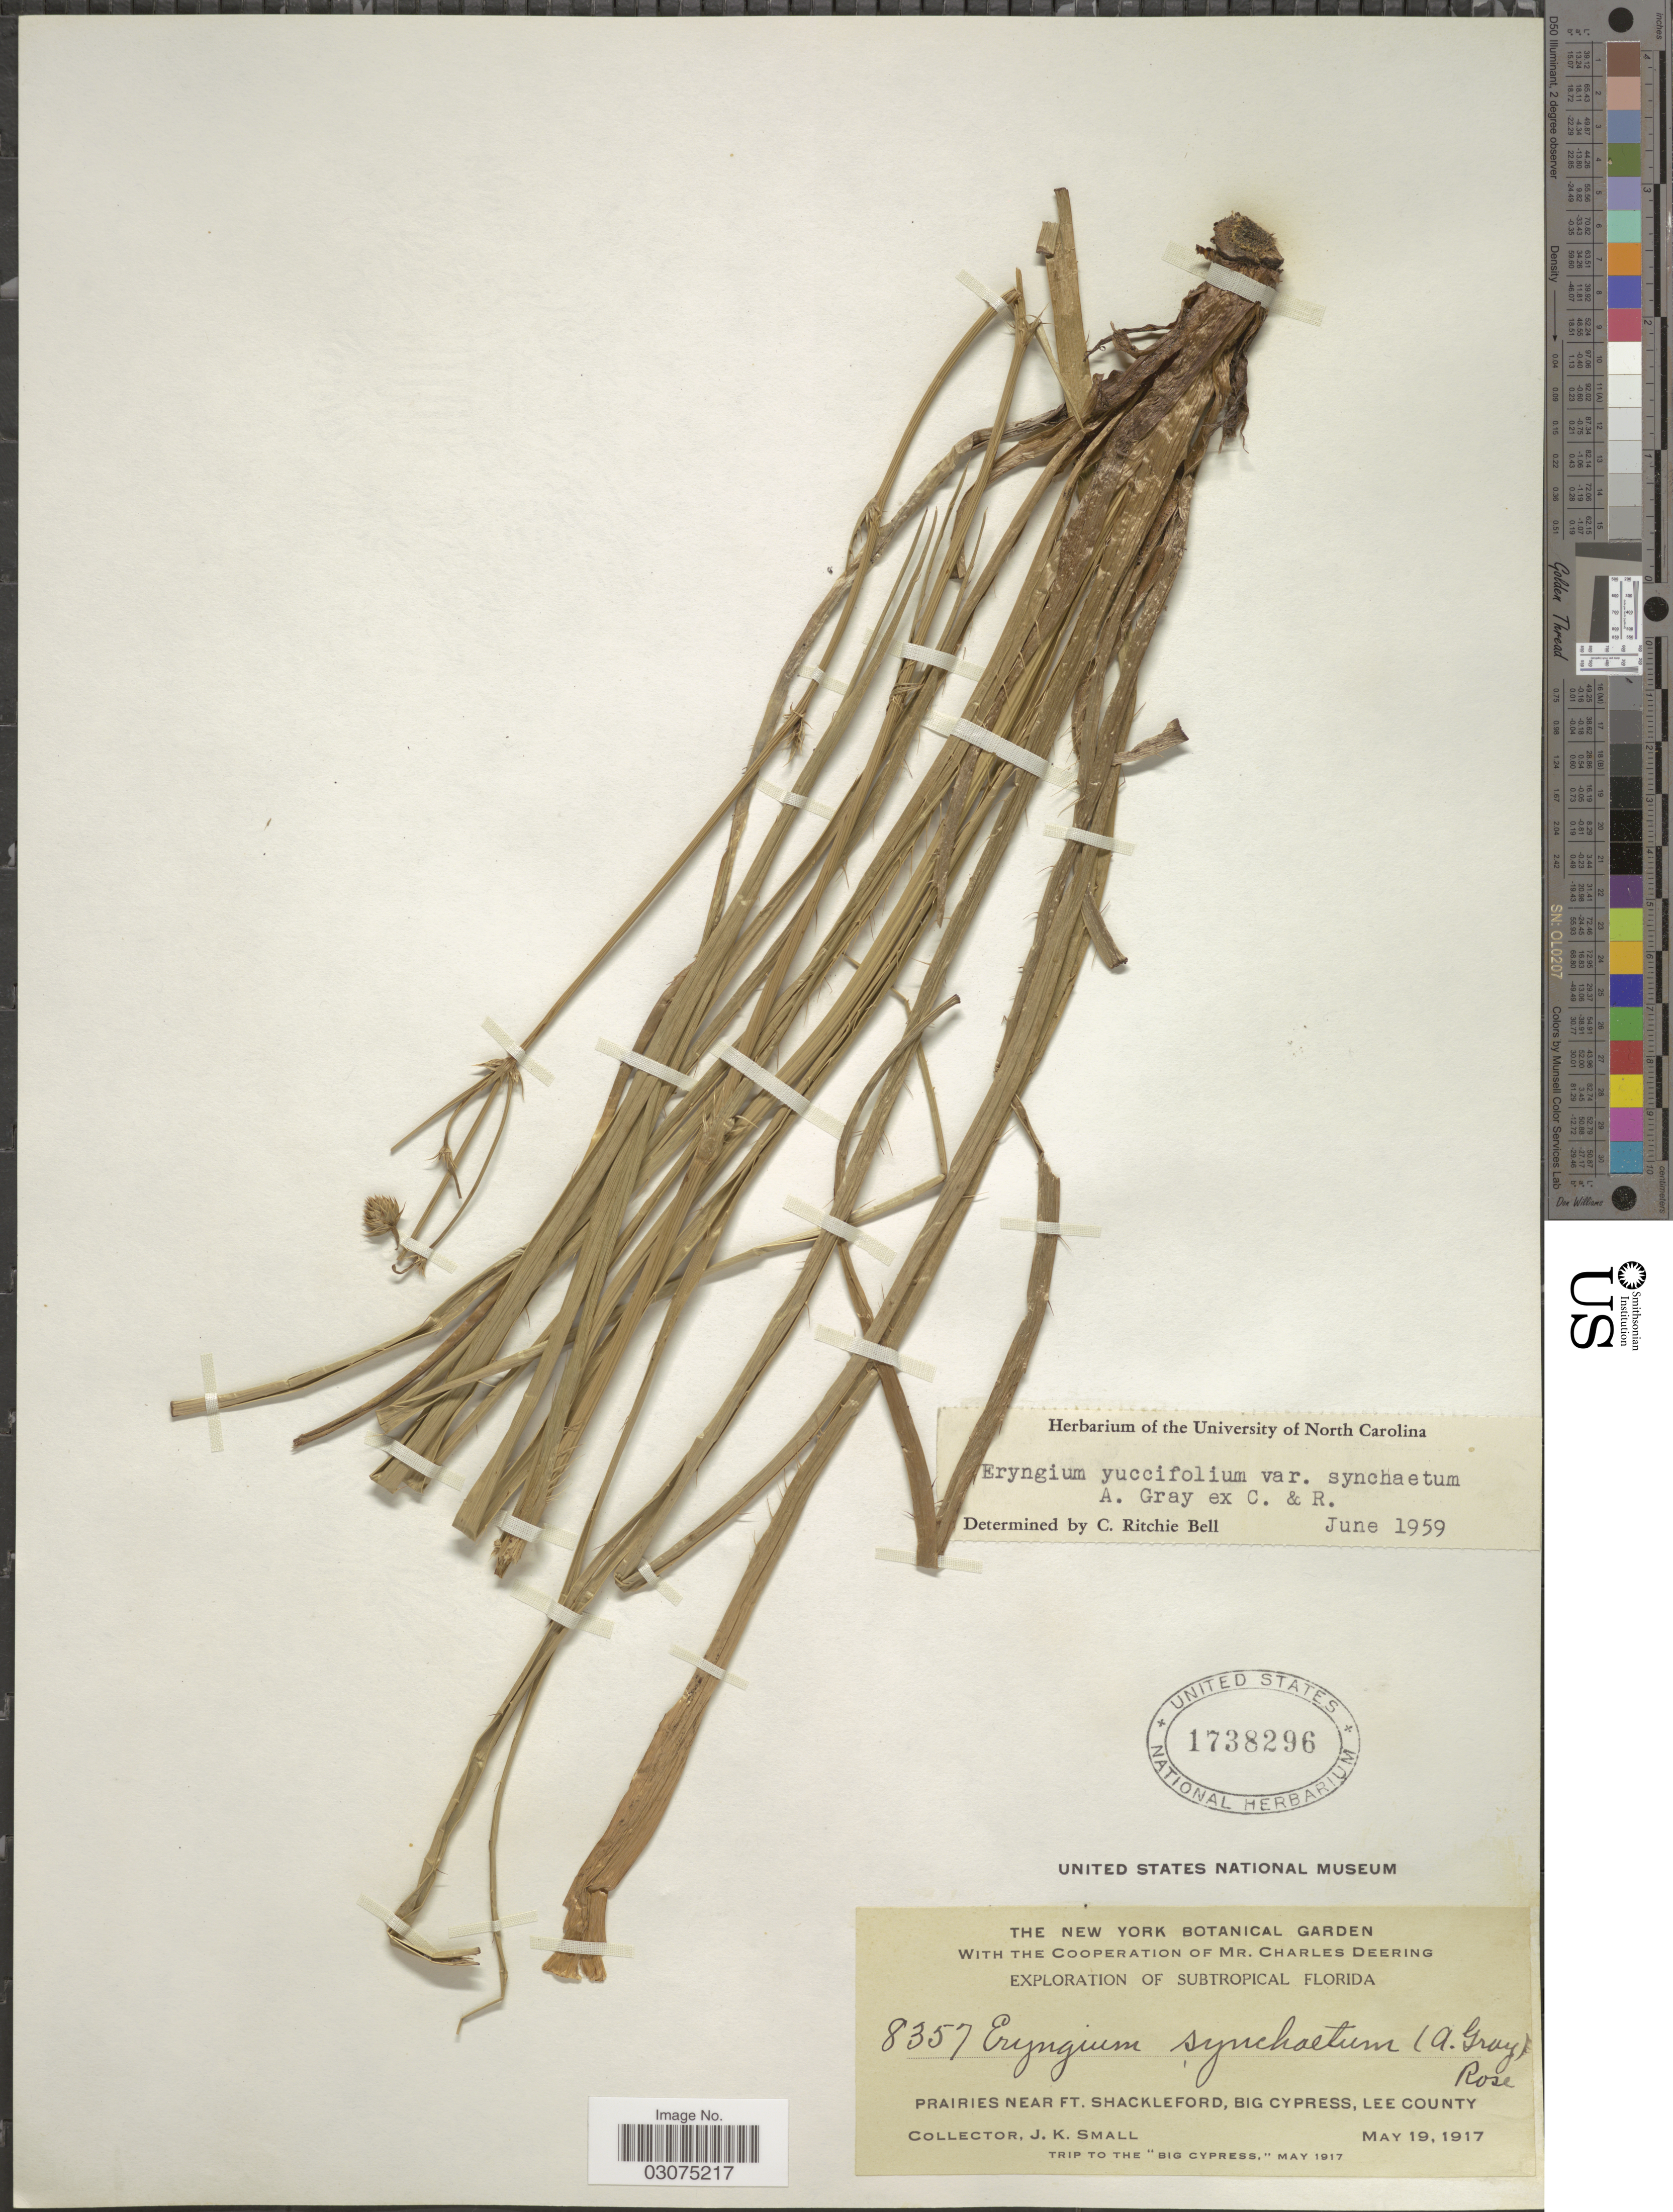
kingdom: Plantae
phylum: Tracheophyta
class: Magnoliopsida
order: Apiales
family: Apiaceae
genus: Eryngium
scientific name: Eryngium yuccifolium var. synchaetum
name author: A. Gray ex J.M. Coult. & Rose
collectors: J. K. Small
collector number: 8357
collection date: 1917-05-19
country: United States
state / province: Florida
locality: Subtropical Florida. Prairies near ft. Shackleford, Big Cypress, Lee County.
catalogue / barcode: US 1738296